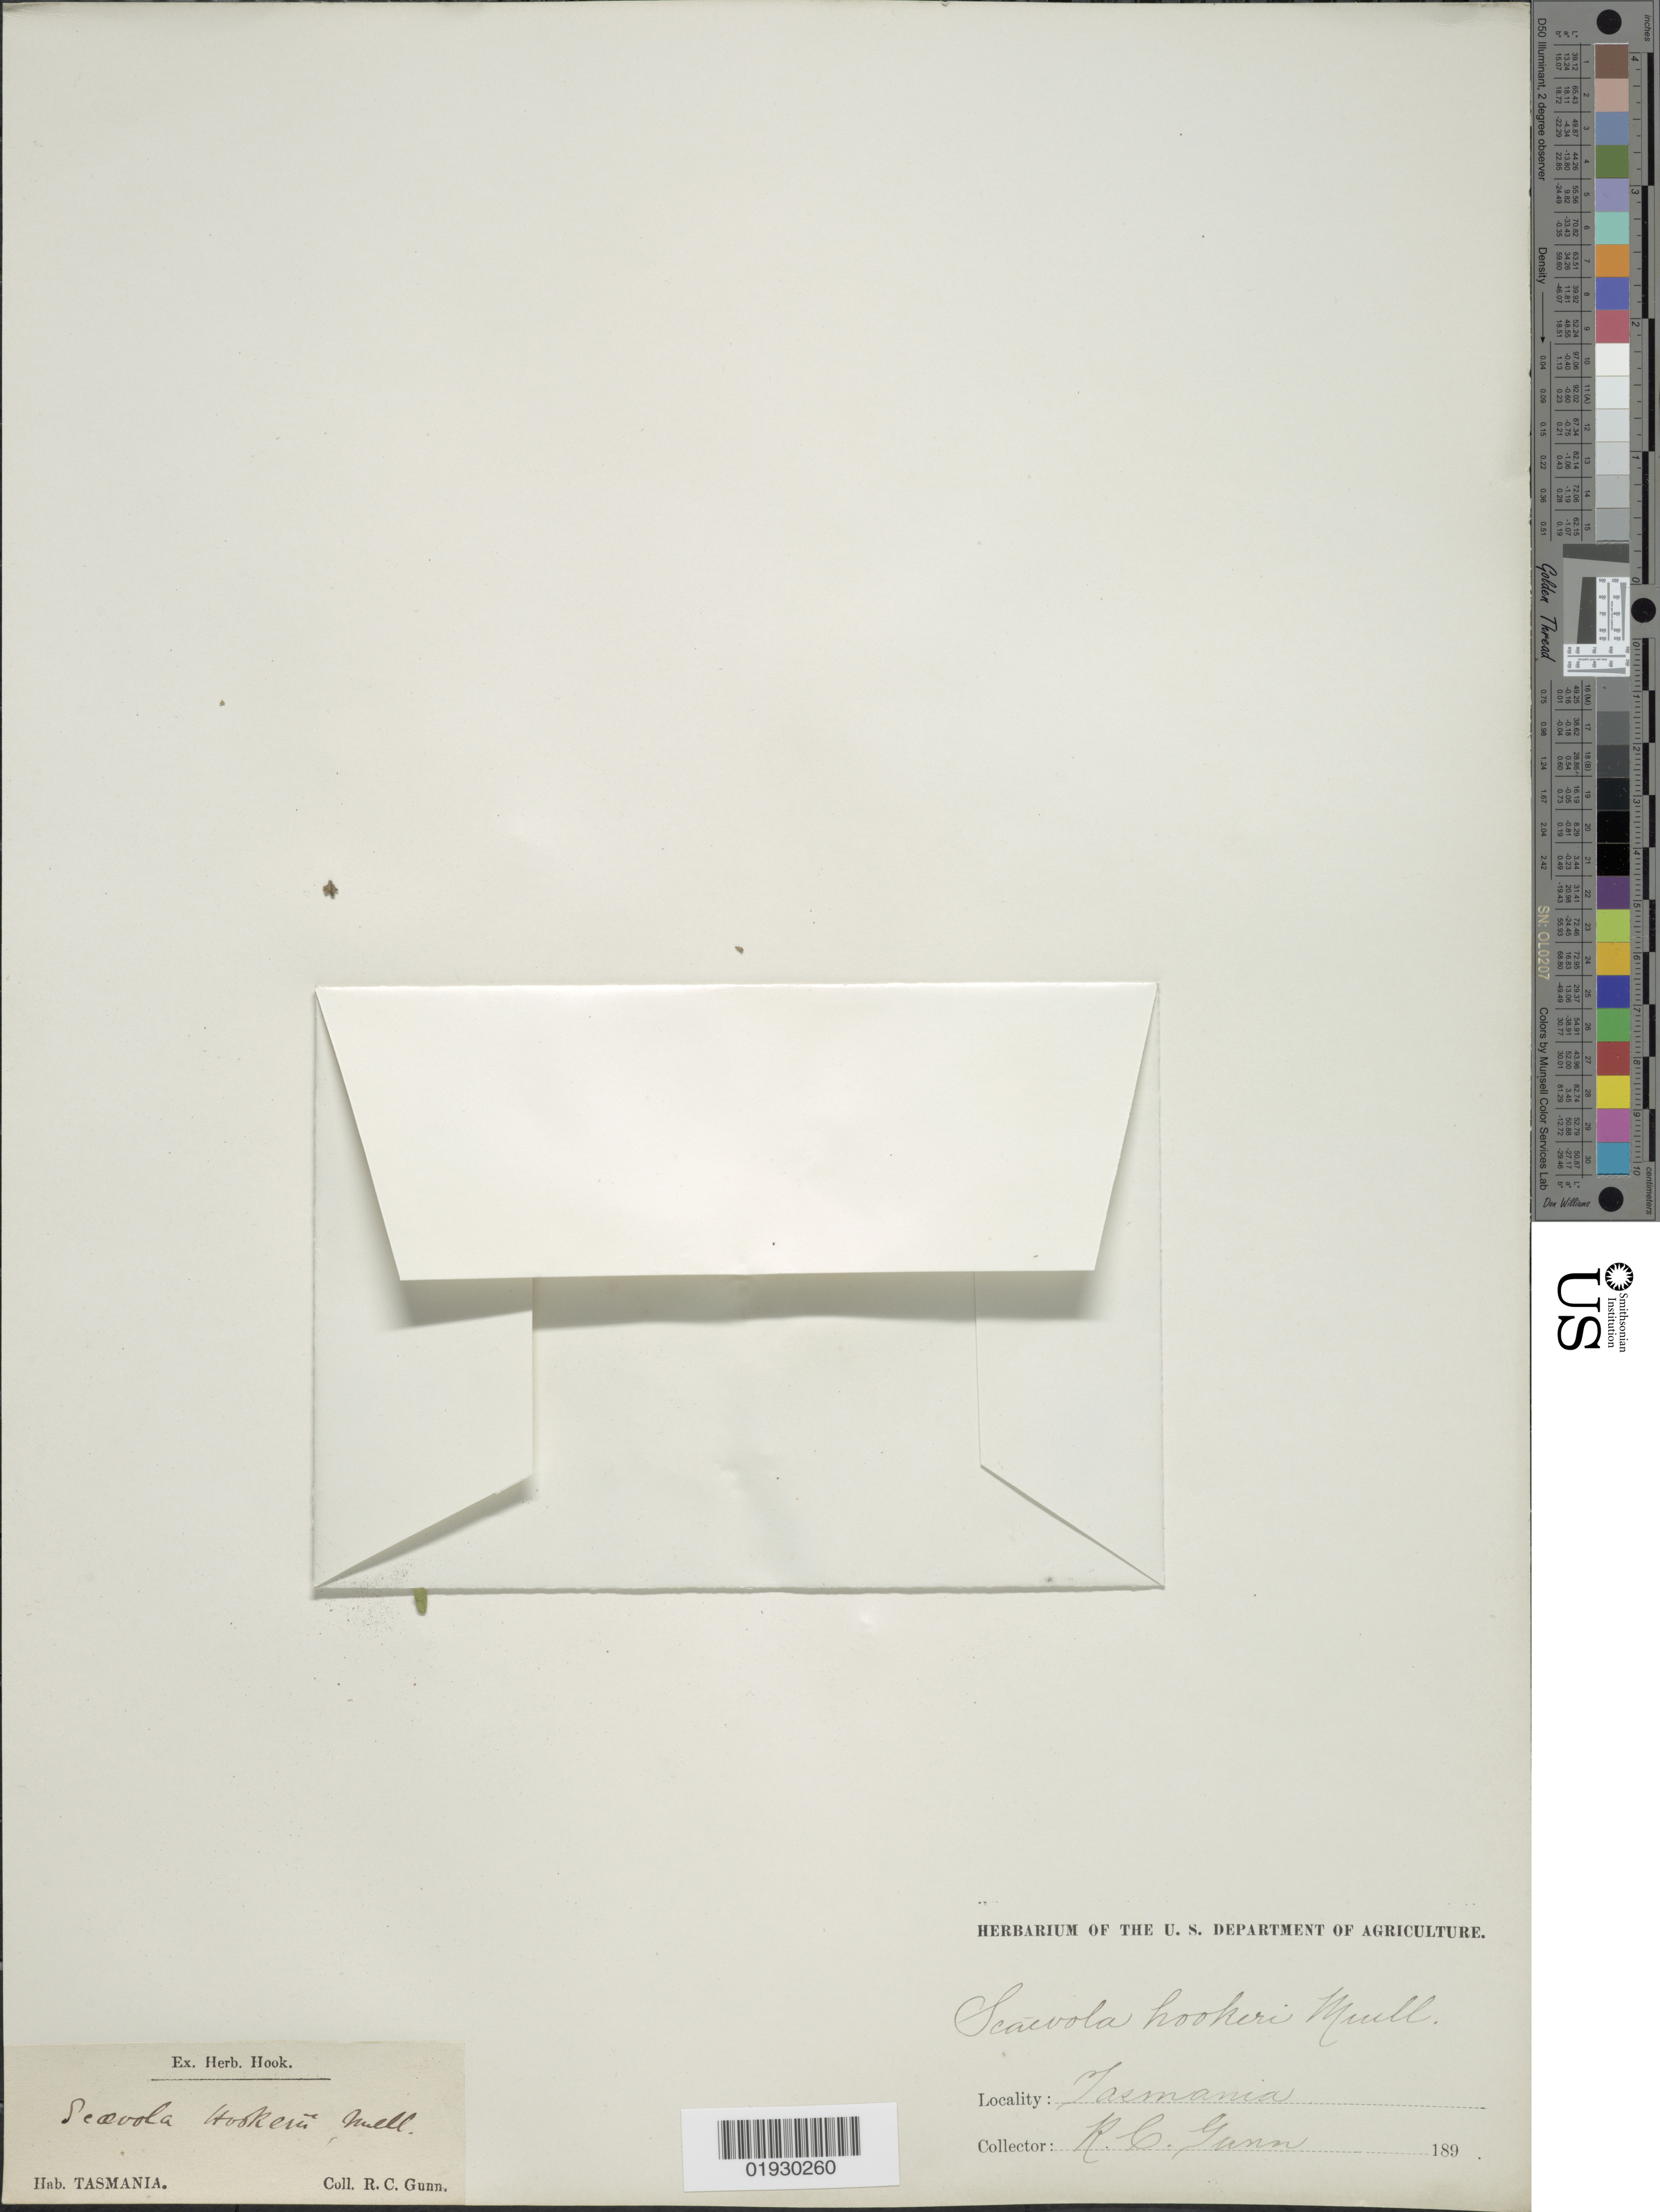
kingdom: Plantae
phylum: Tracheophyta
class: Magnoliopsida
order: Asterales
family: Goodeniaceae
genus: Scaevola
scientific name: Scaevola hookeri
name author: F. Muell. ex Hook. f.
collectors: R. Gunn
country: Australia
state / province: Tasmania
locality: Tasmania.